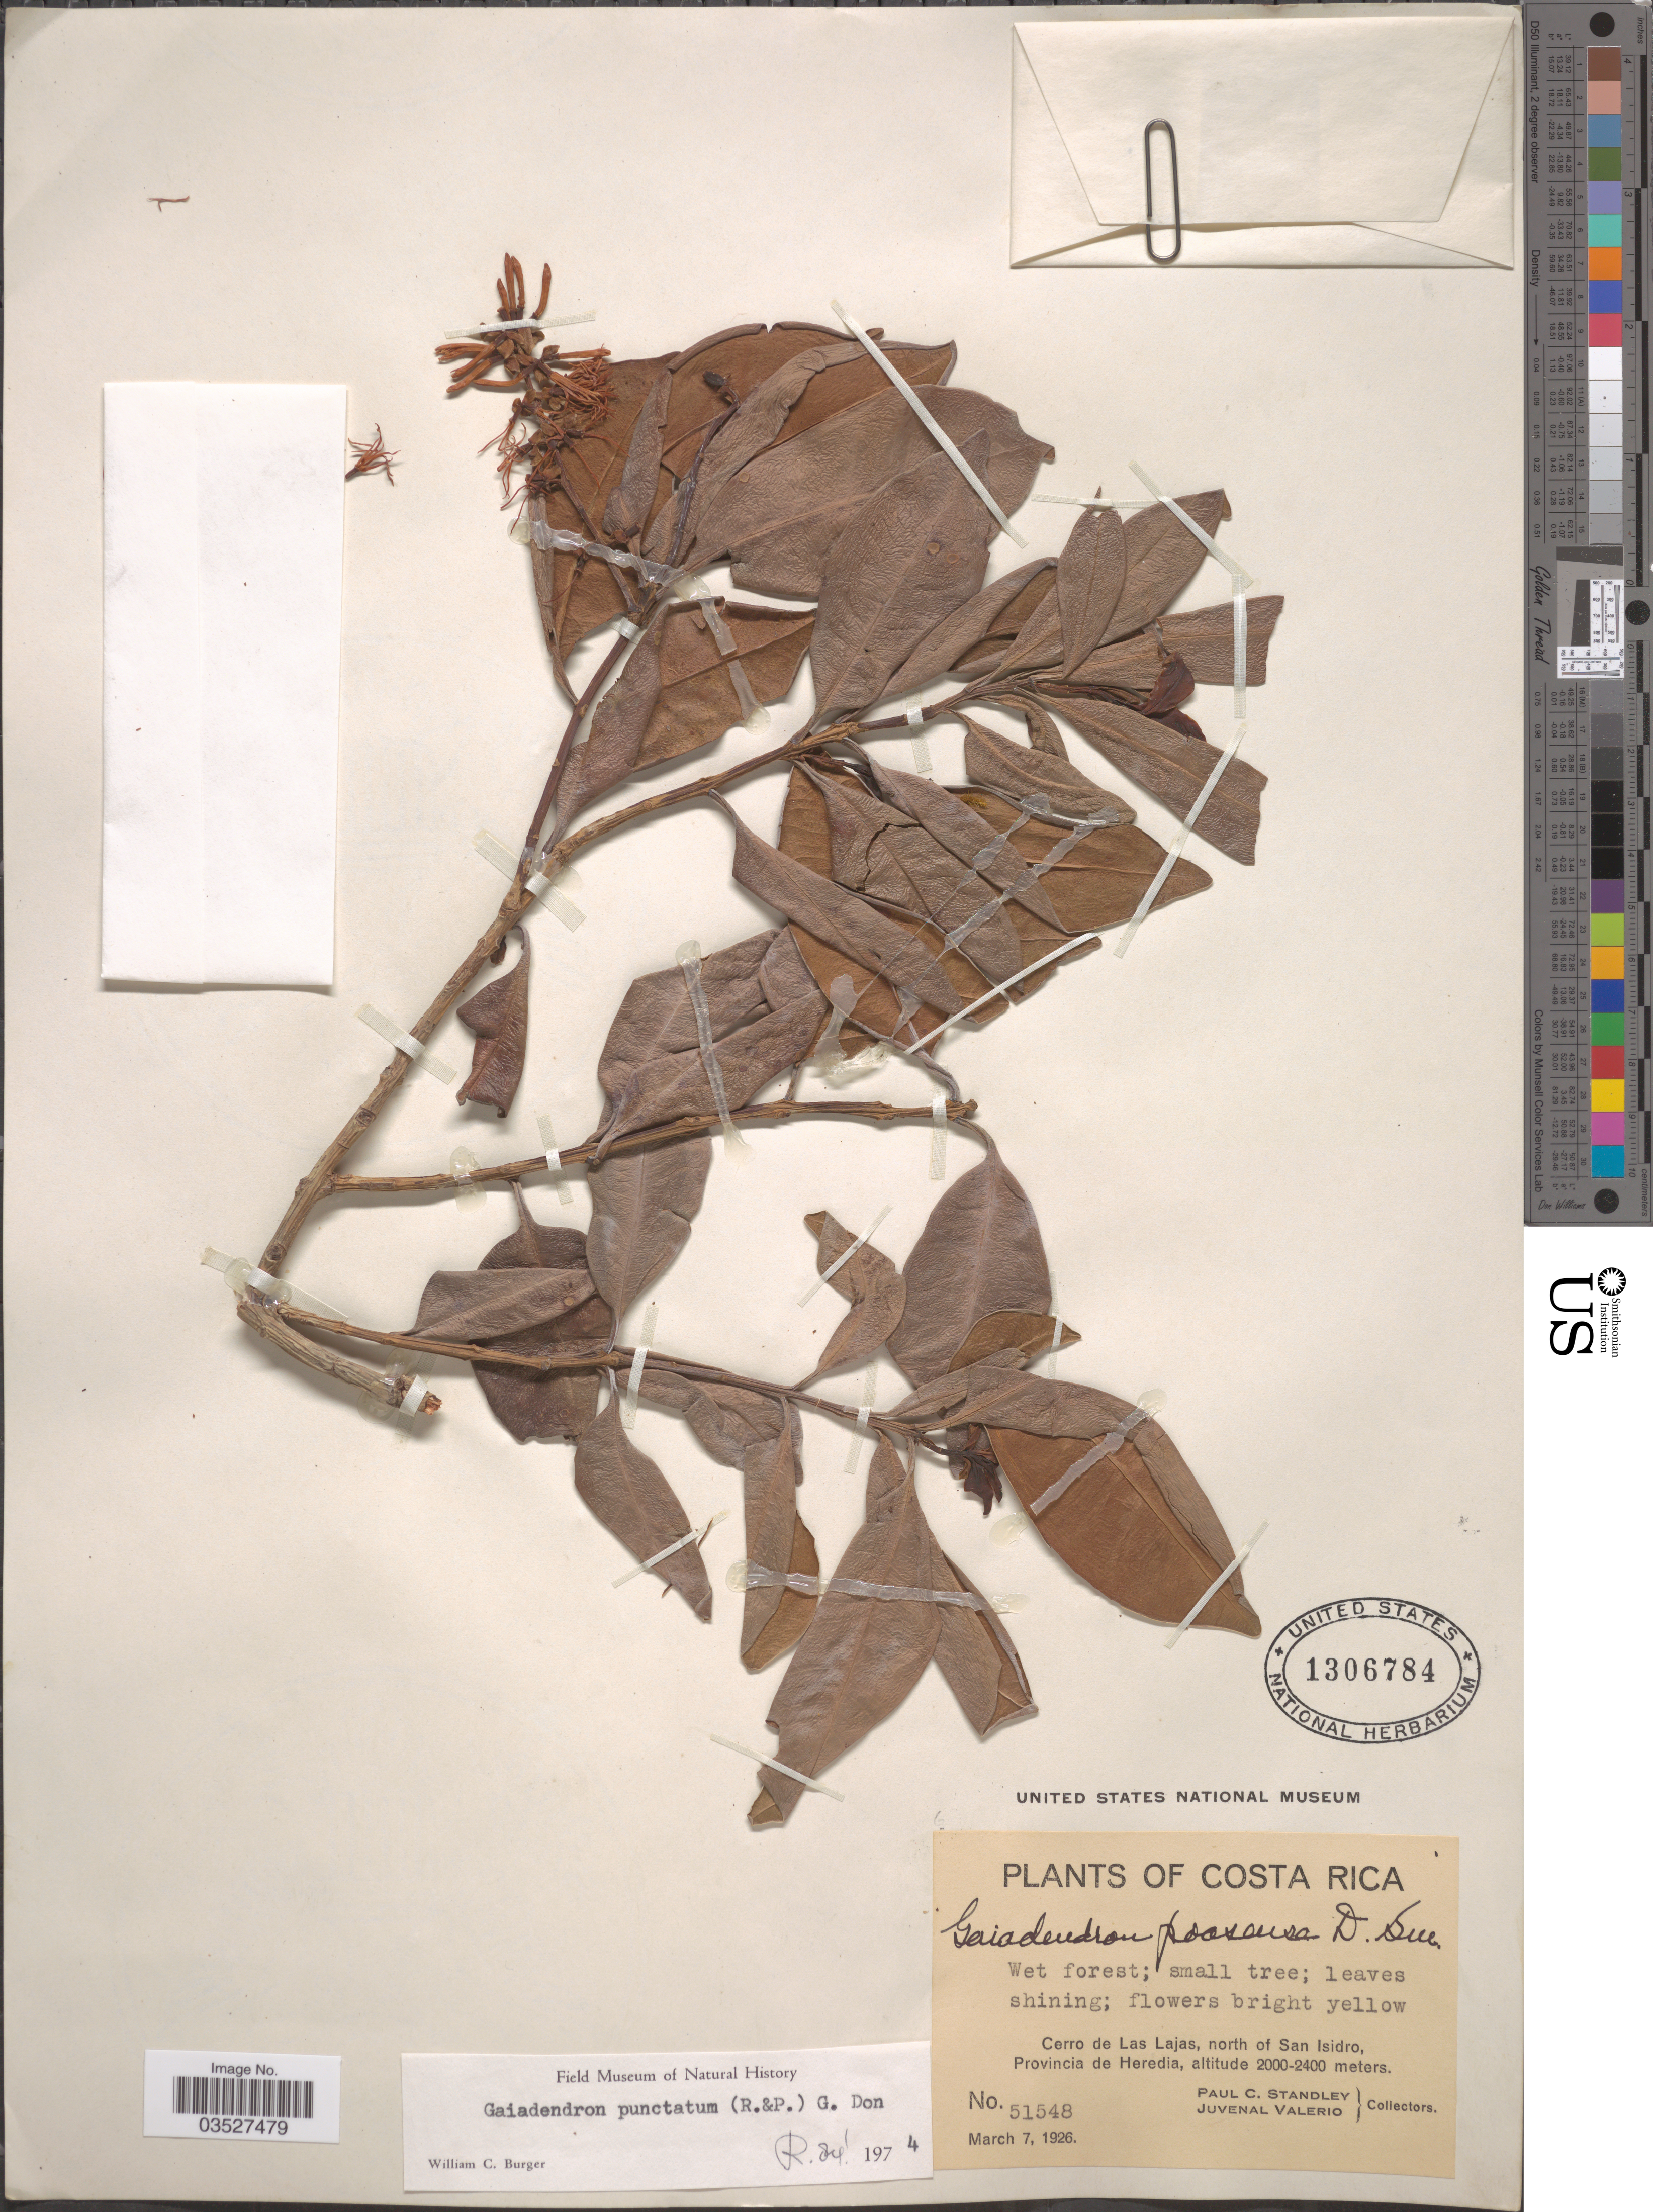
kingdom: Plantae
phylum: Tracheophyta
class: Magnoliopsida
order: Santalales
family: Loranthaceae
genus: Gaiadendron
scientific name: Gaiadendron punctatum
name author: (Ruiz & Pav.) G. Don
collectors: P. C. Standley & J. Valerio R.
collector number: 51548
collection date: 1926-03-07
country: Costa Rica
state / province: Heredia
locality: Cerro de Las Lajas, north of San Isidro.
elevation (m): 2000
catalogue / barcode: US 1306784